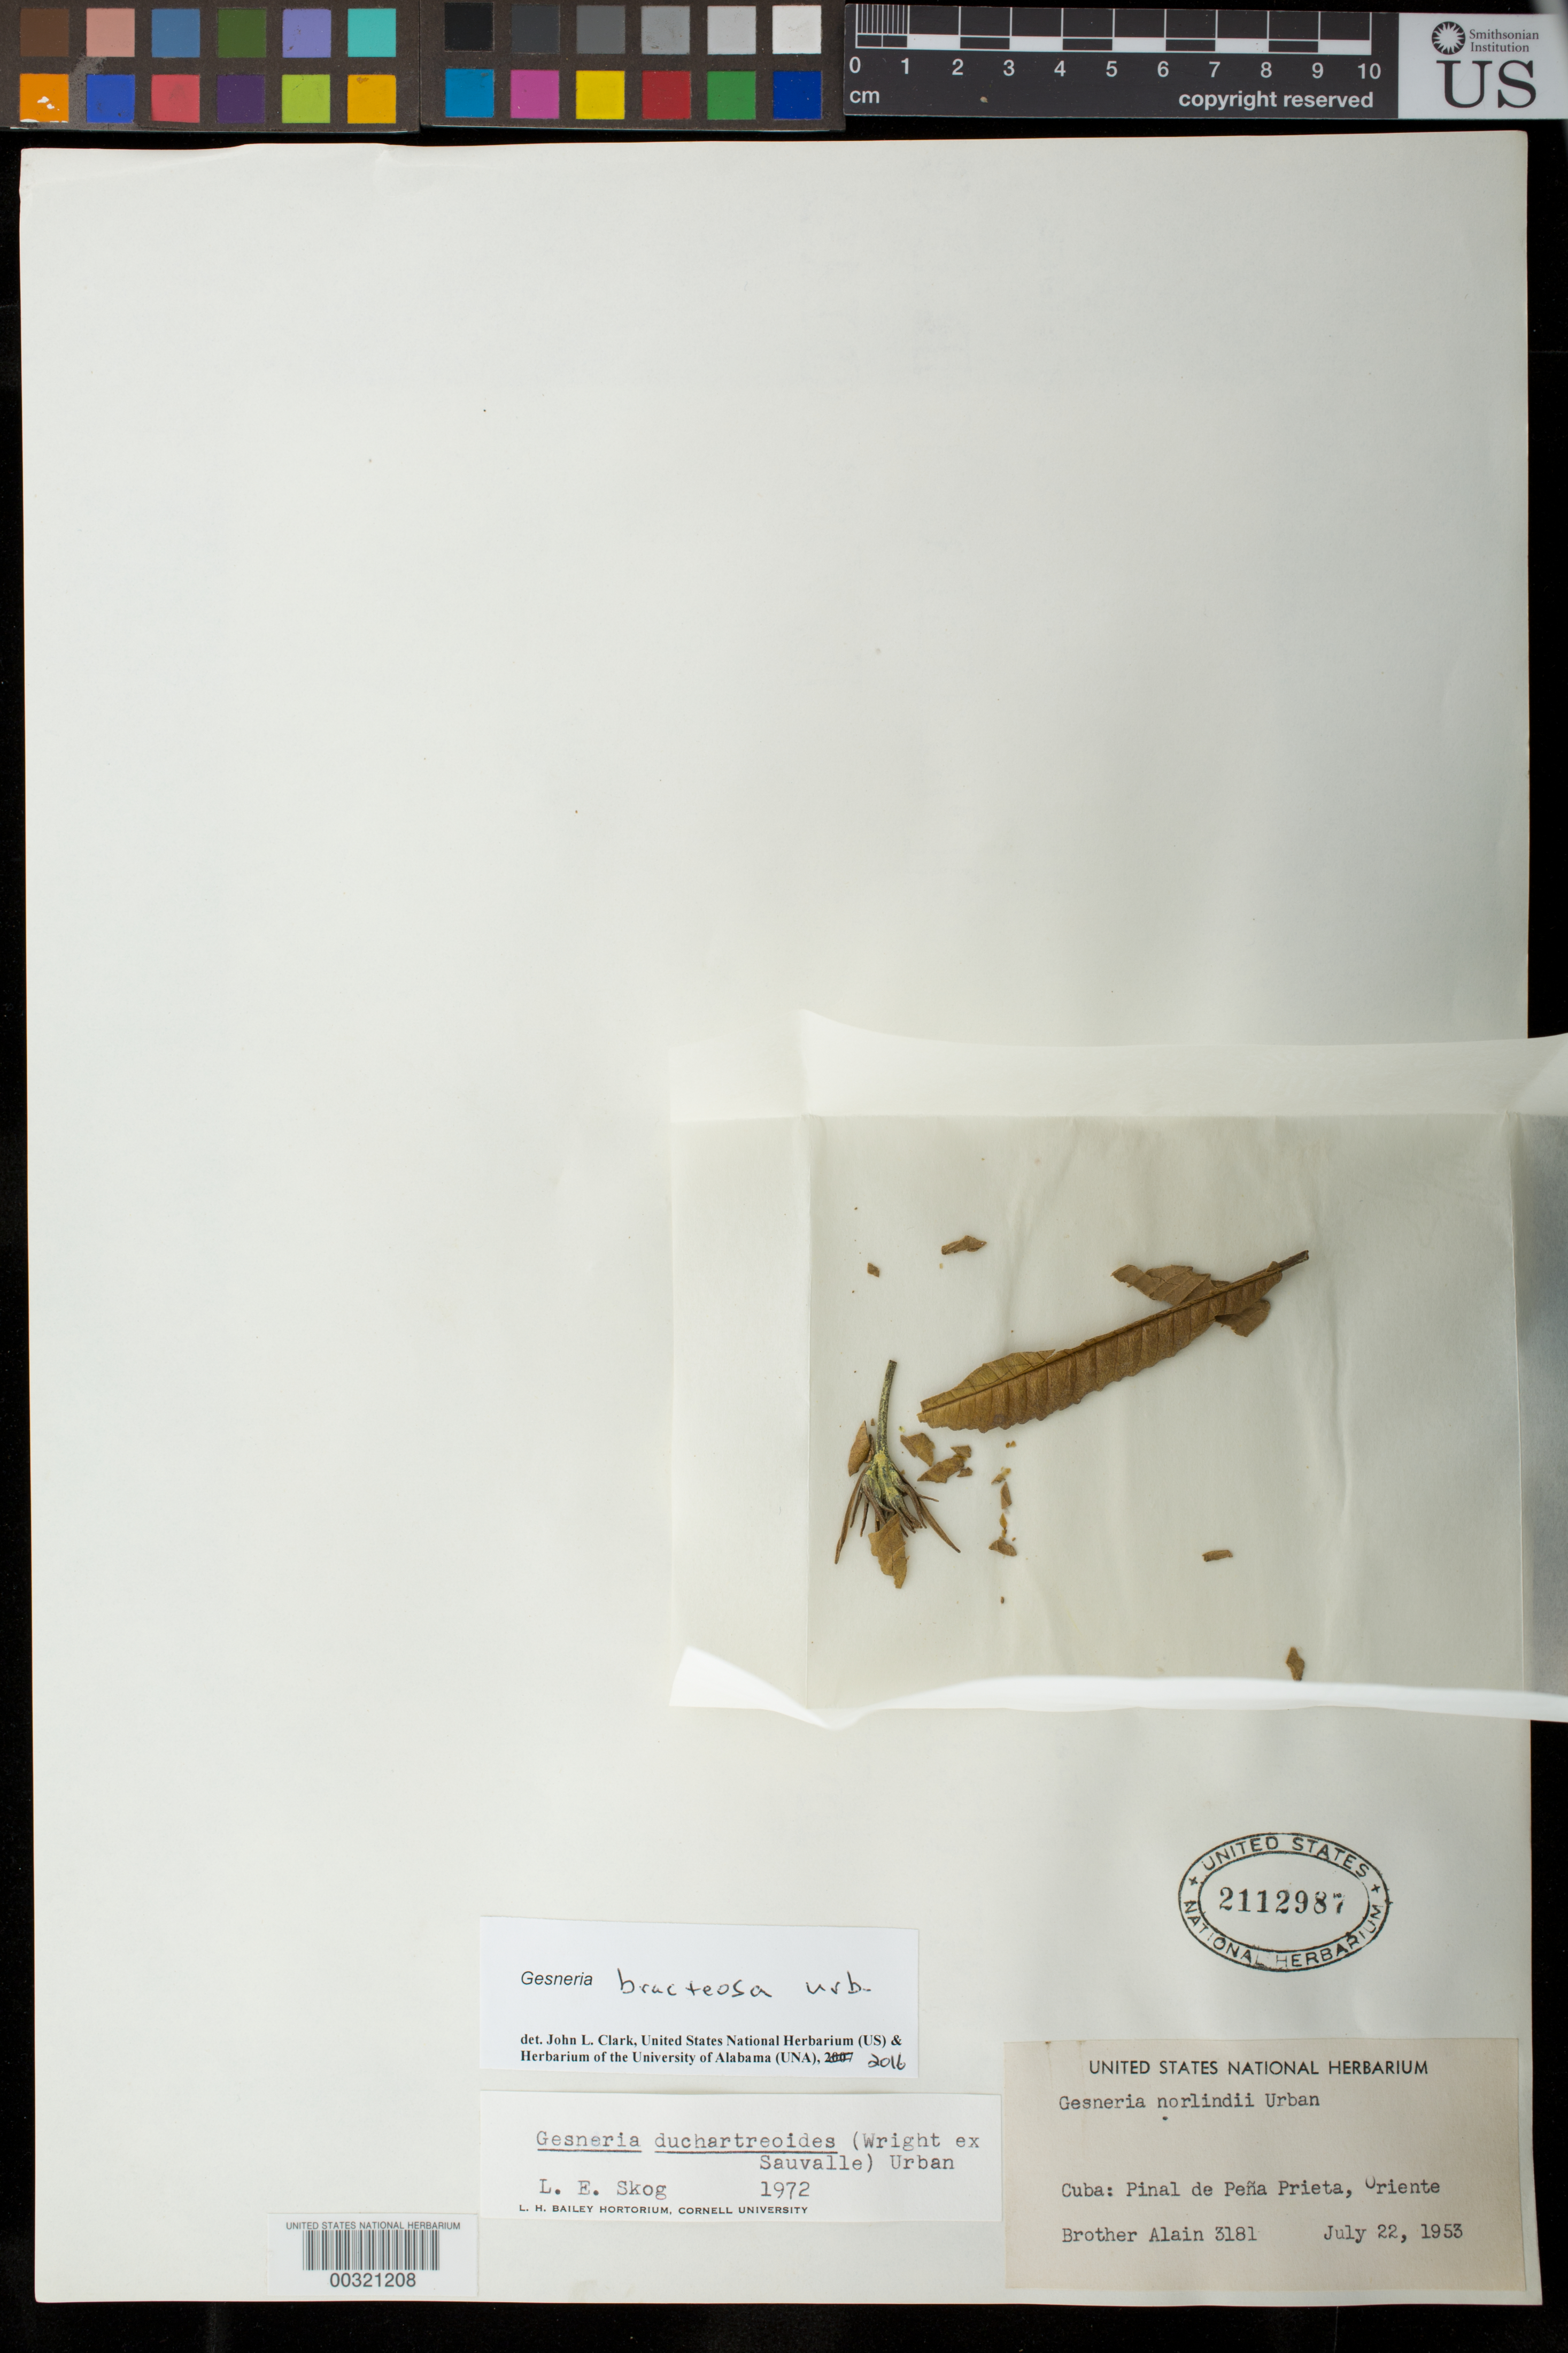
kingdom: Plantae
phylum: Tracheophyta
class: Magnoliopsida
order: Lamiales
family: Gesneriaceae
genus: Gesneria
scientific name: Gesneria bracteosa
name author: Urb.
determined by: Clark, J. L., (SEL), The Marie Selby Botanical Garden (UNITED STATES)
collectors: A. H. Liogier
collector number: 3181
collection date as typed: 22 Jul 1953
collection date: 1953-07-22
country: Cuba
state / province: Oriente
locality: Pinal de Peña Prieta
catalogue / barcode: US 2112987